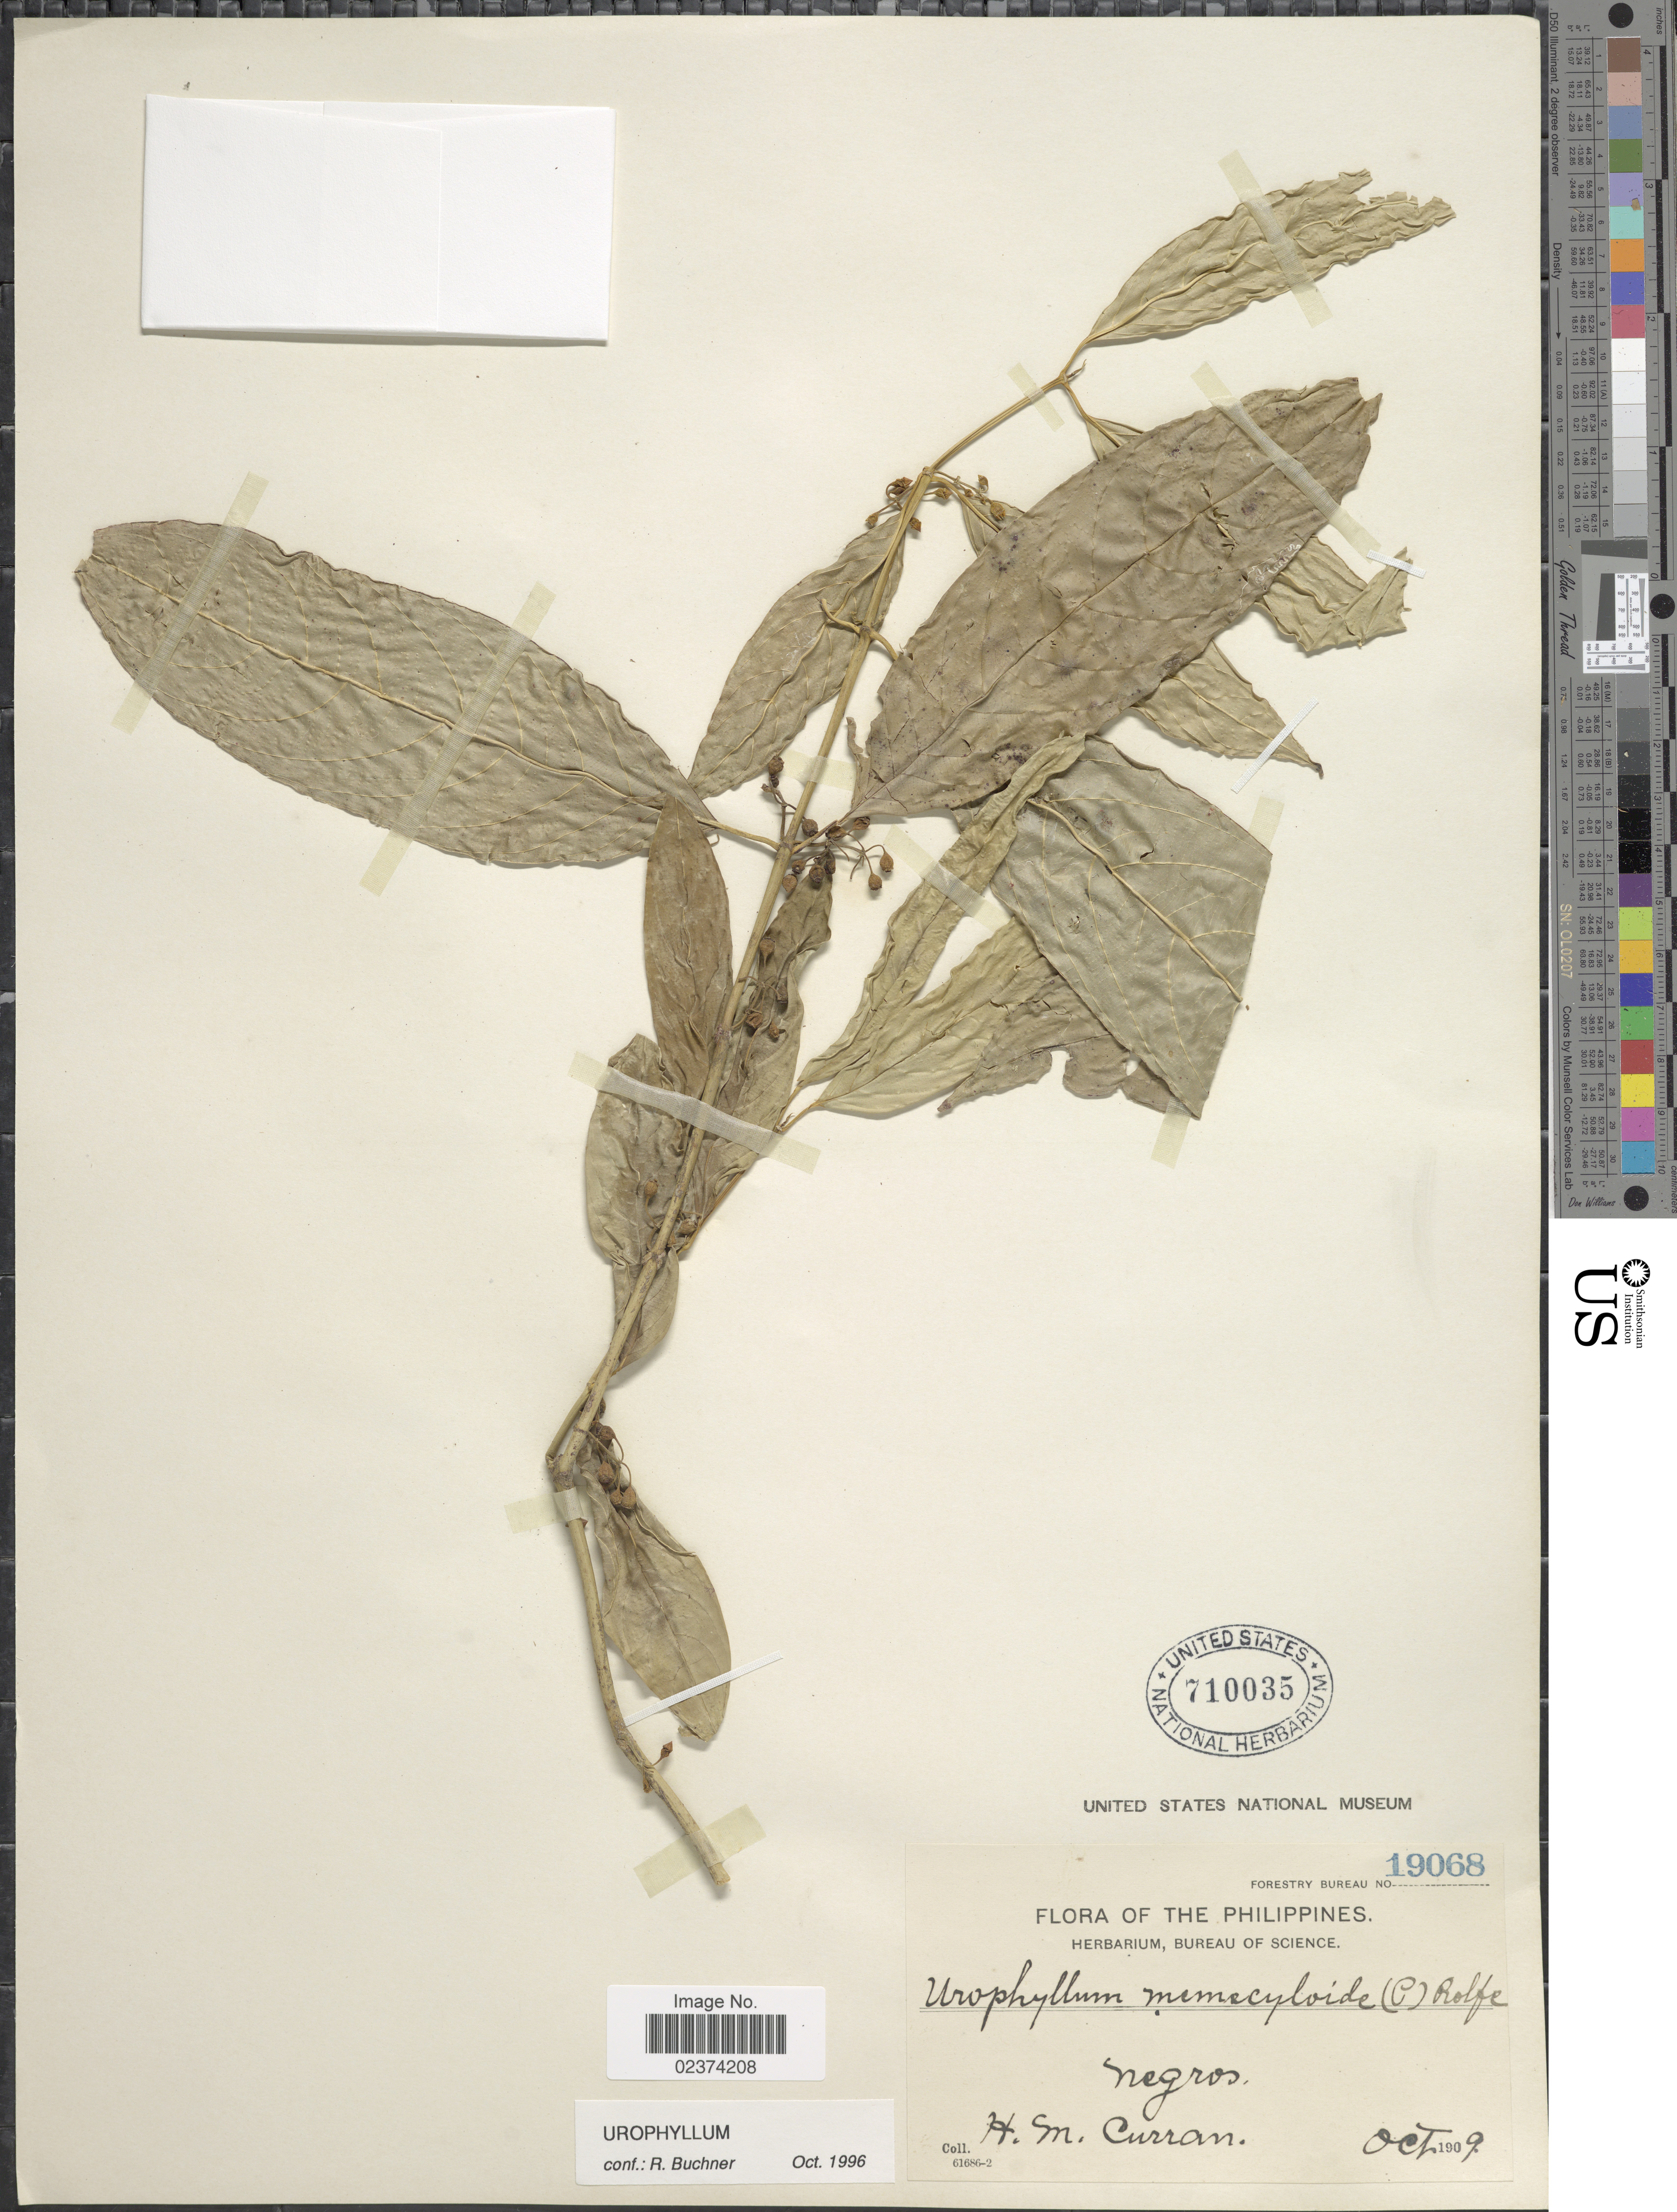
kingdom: Plantae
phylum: Tracheophyta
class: Magnoliopsida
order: Gentianales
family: Rubiaceae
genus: Urophyllum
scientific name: Urophyllum sp.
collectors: H. M. Curran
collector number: Forestry Bureau 19068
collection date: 1909-10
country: Philippines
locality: Negros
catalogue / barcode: US 710035